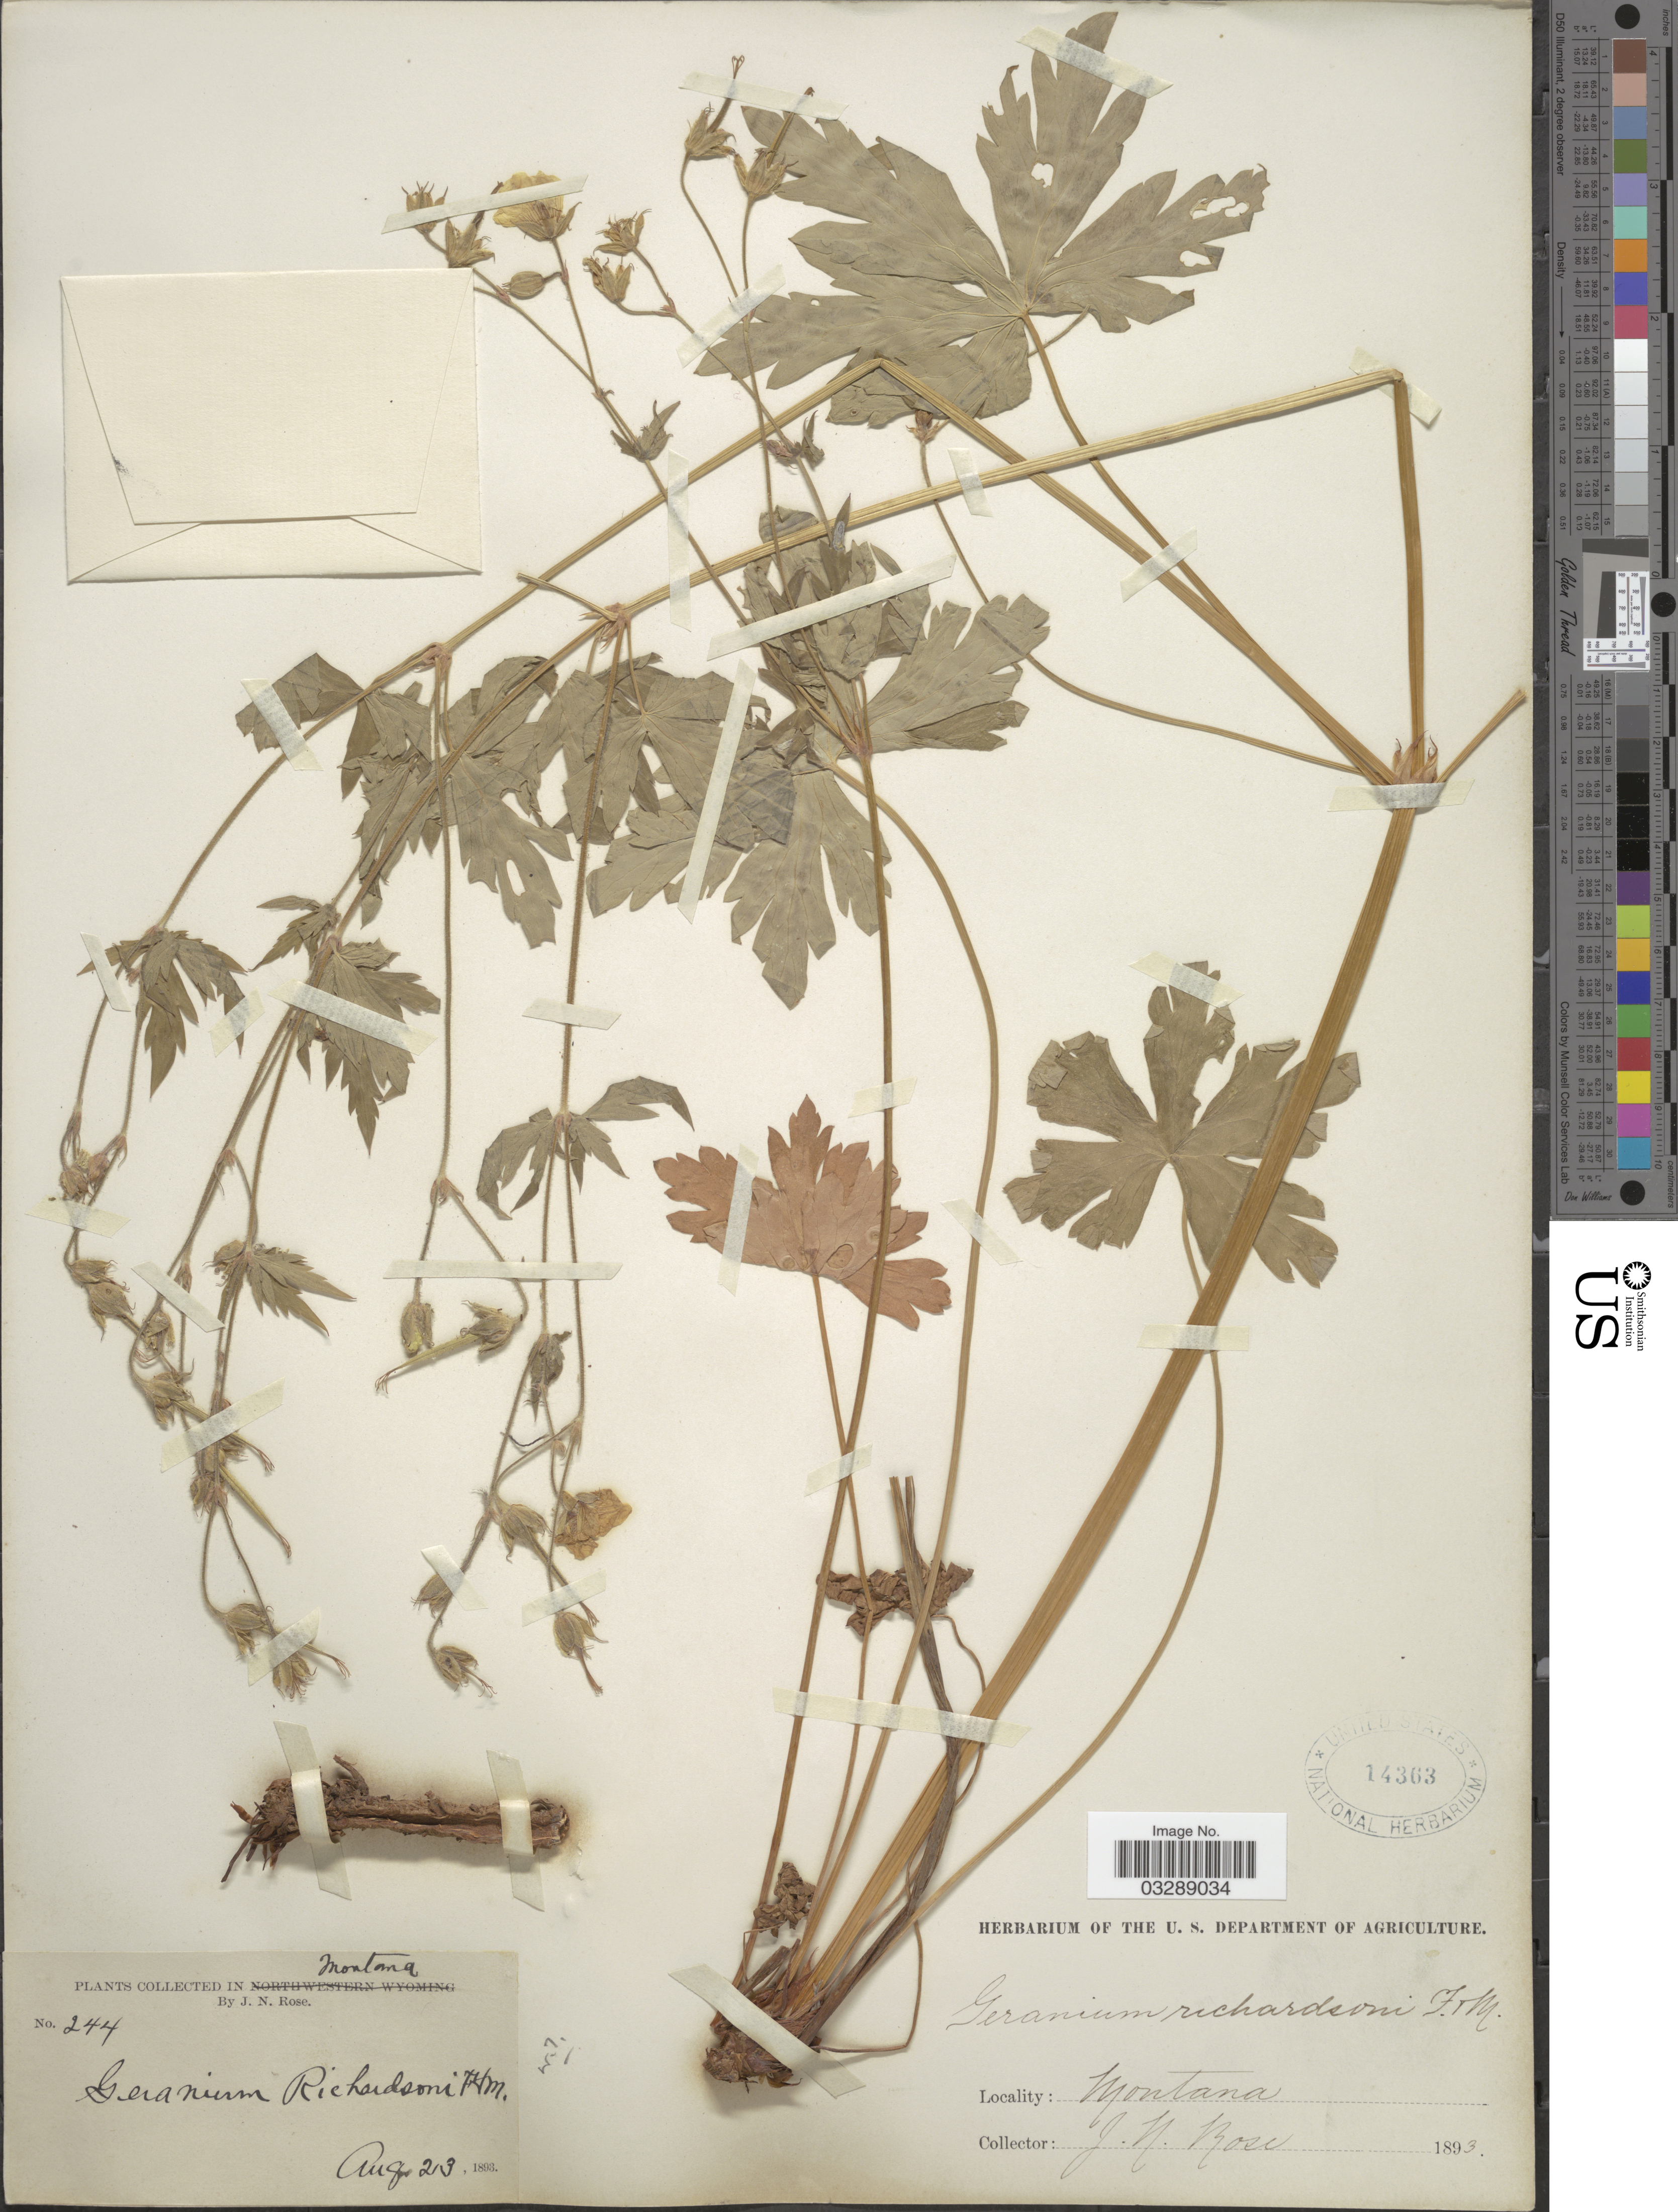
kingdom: Plantae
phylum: Tracheophyta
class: Magnoliopsida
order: Geraniales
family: Geraniaceae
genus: Geranium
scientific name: Geranium richardsonii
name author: Fisch. & Trautv.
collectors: J. N. Rose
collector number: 244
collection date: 1893-08-23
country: United States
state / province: Montana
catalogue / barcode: US 14363